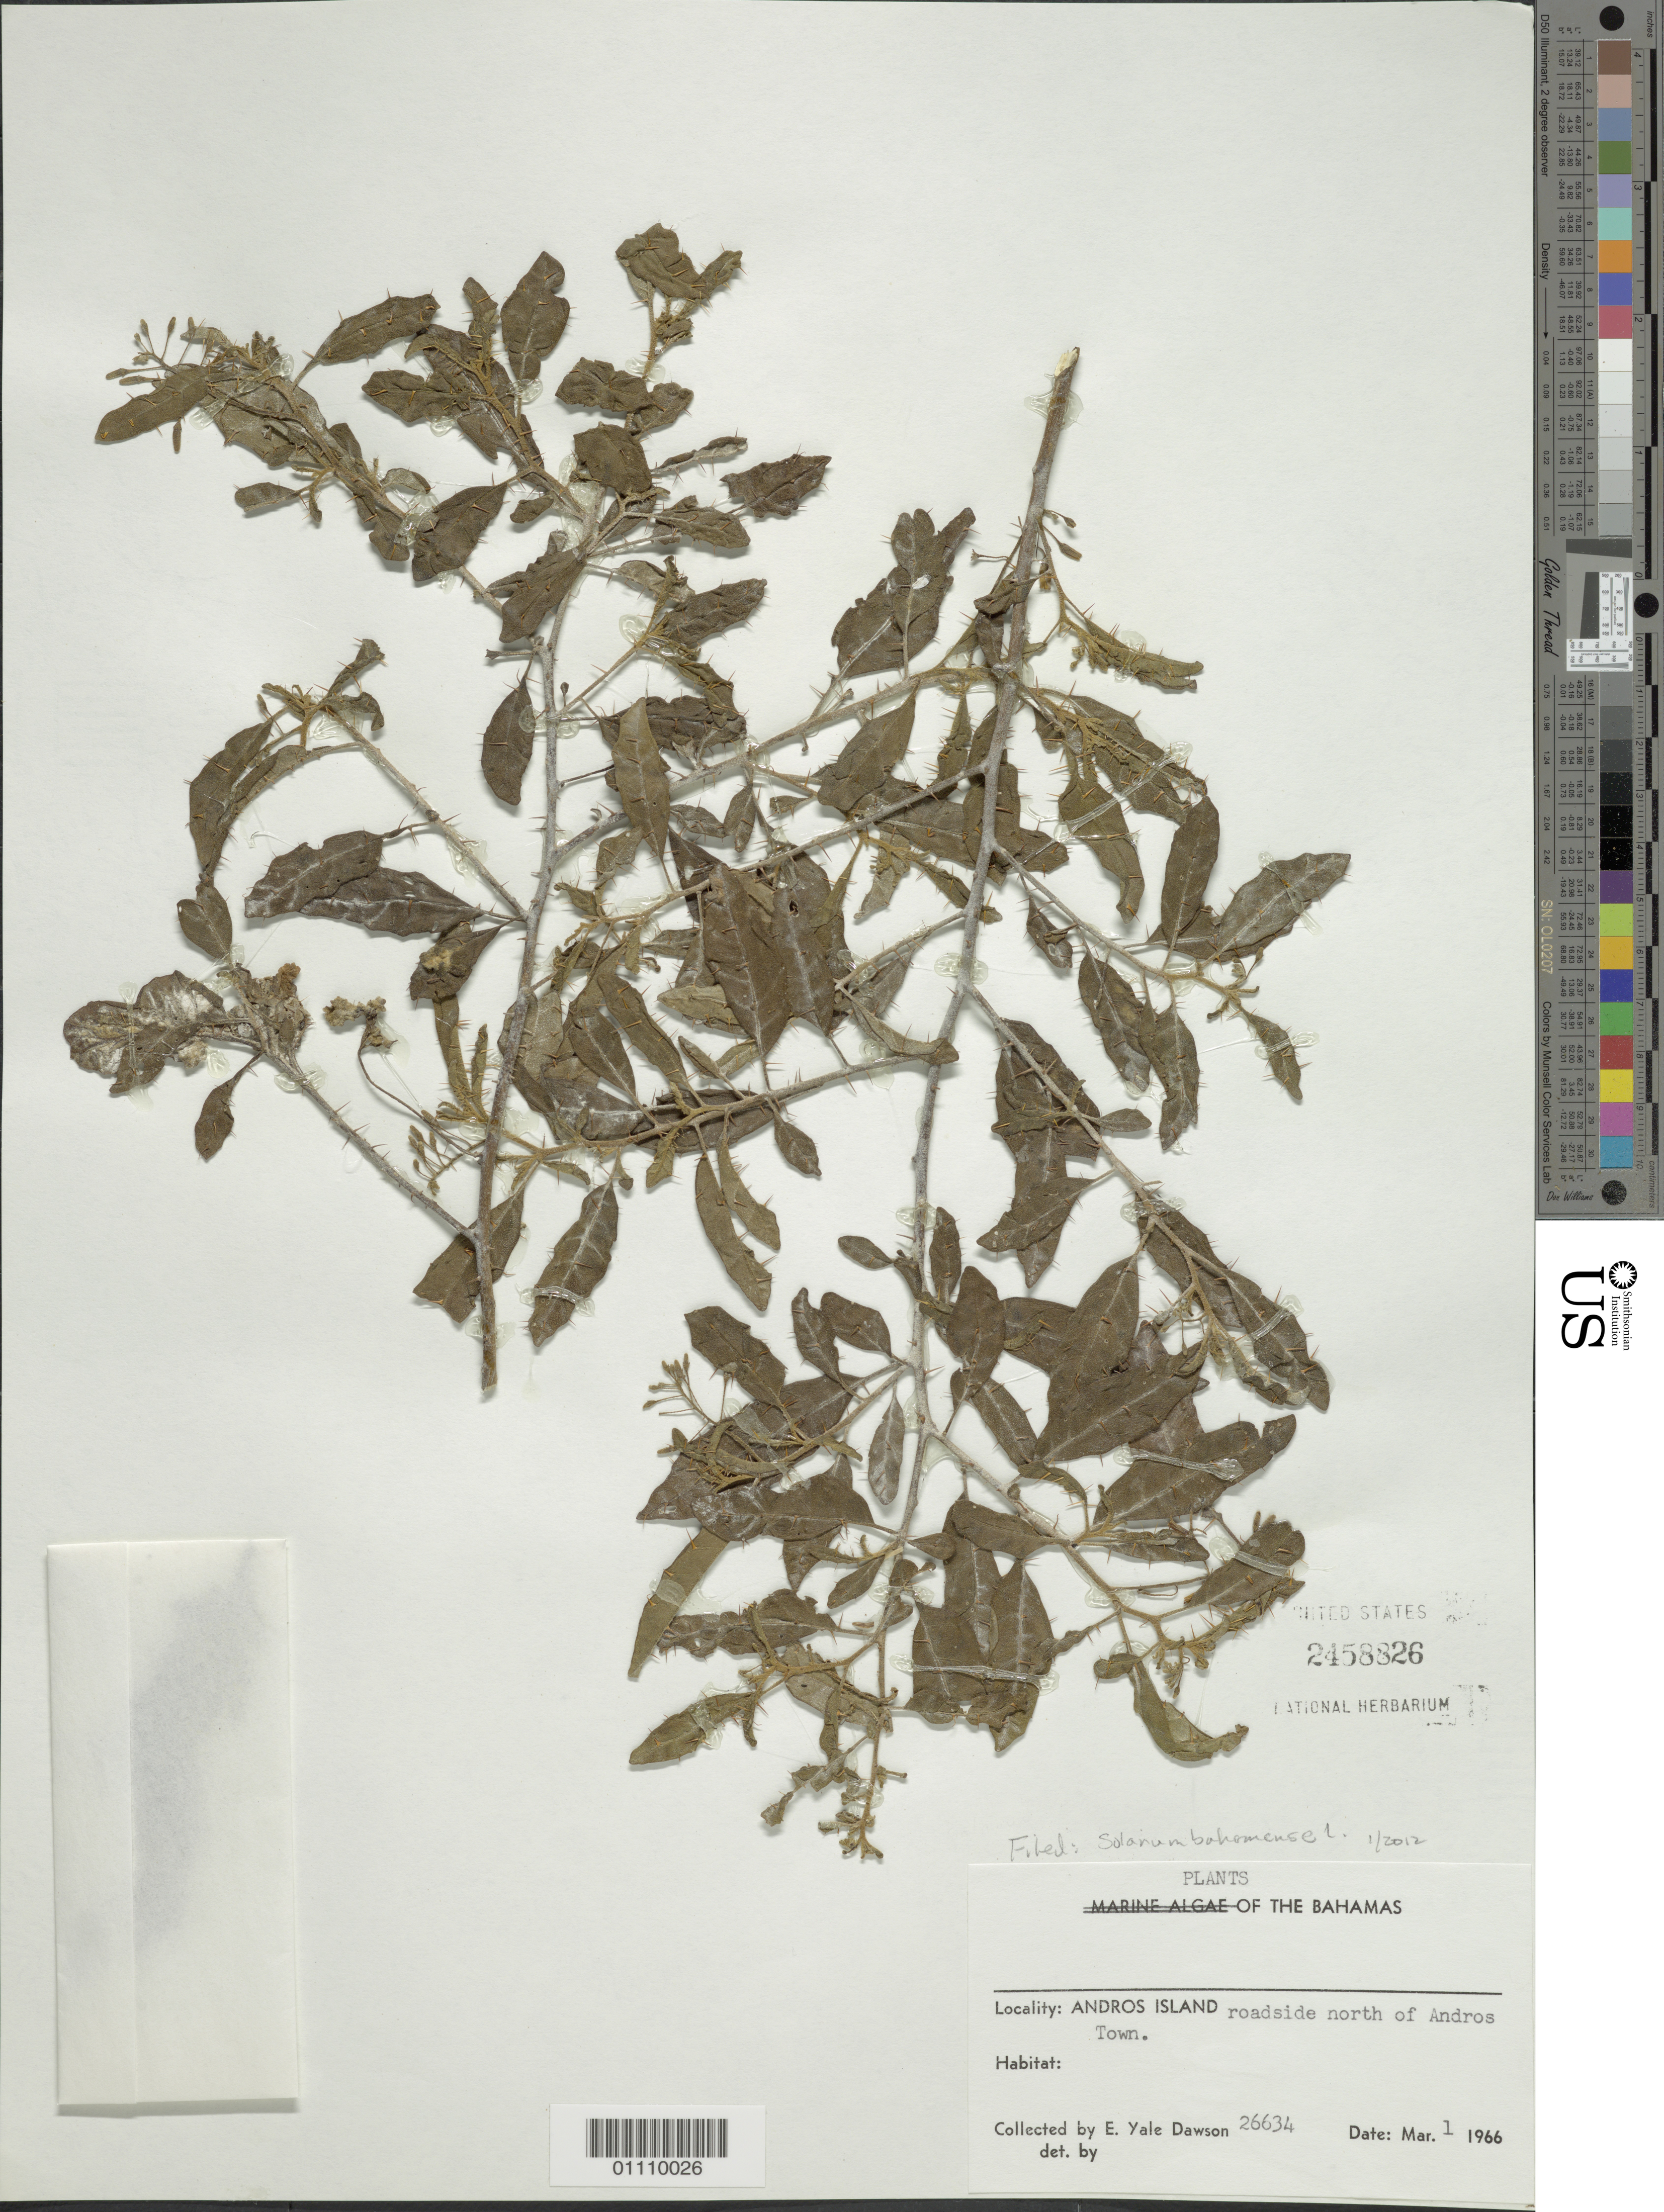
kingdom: Plantae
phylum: Tracheophyta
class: Magnoliopsida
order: Solanales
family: Solanaceae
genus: Solanum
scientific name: Solanum bahamense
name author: L.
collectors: E. Y. Dawson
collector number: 26634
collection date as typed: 01 Mar 1966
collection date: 1966-03-01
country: Bahamas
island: Andros I.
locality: Andros Town, N of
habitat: Roadside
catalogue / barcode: US 2458826